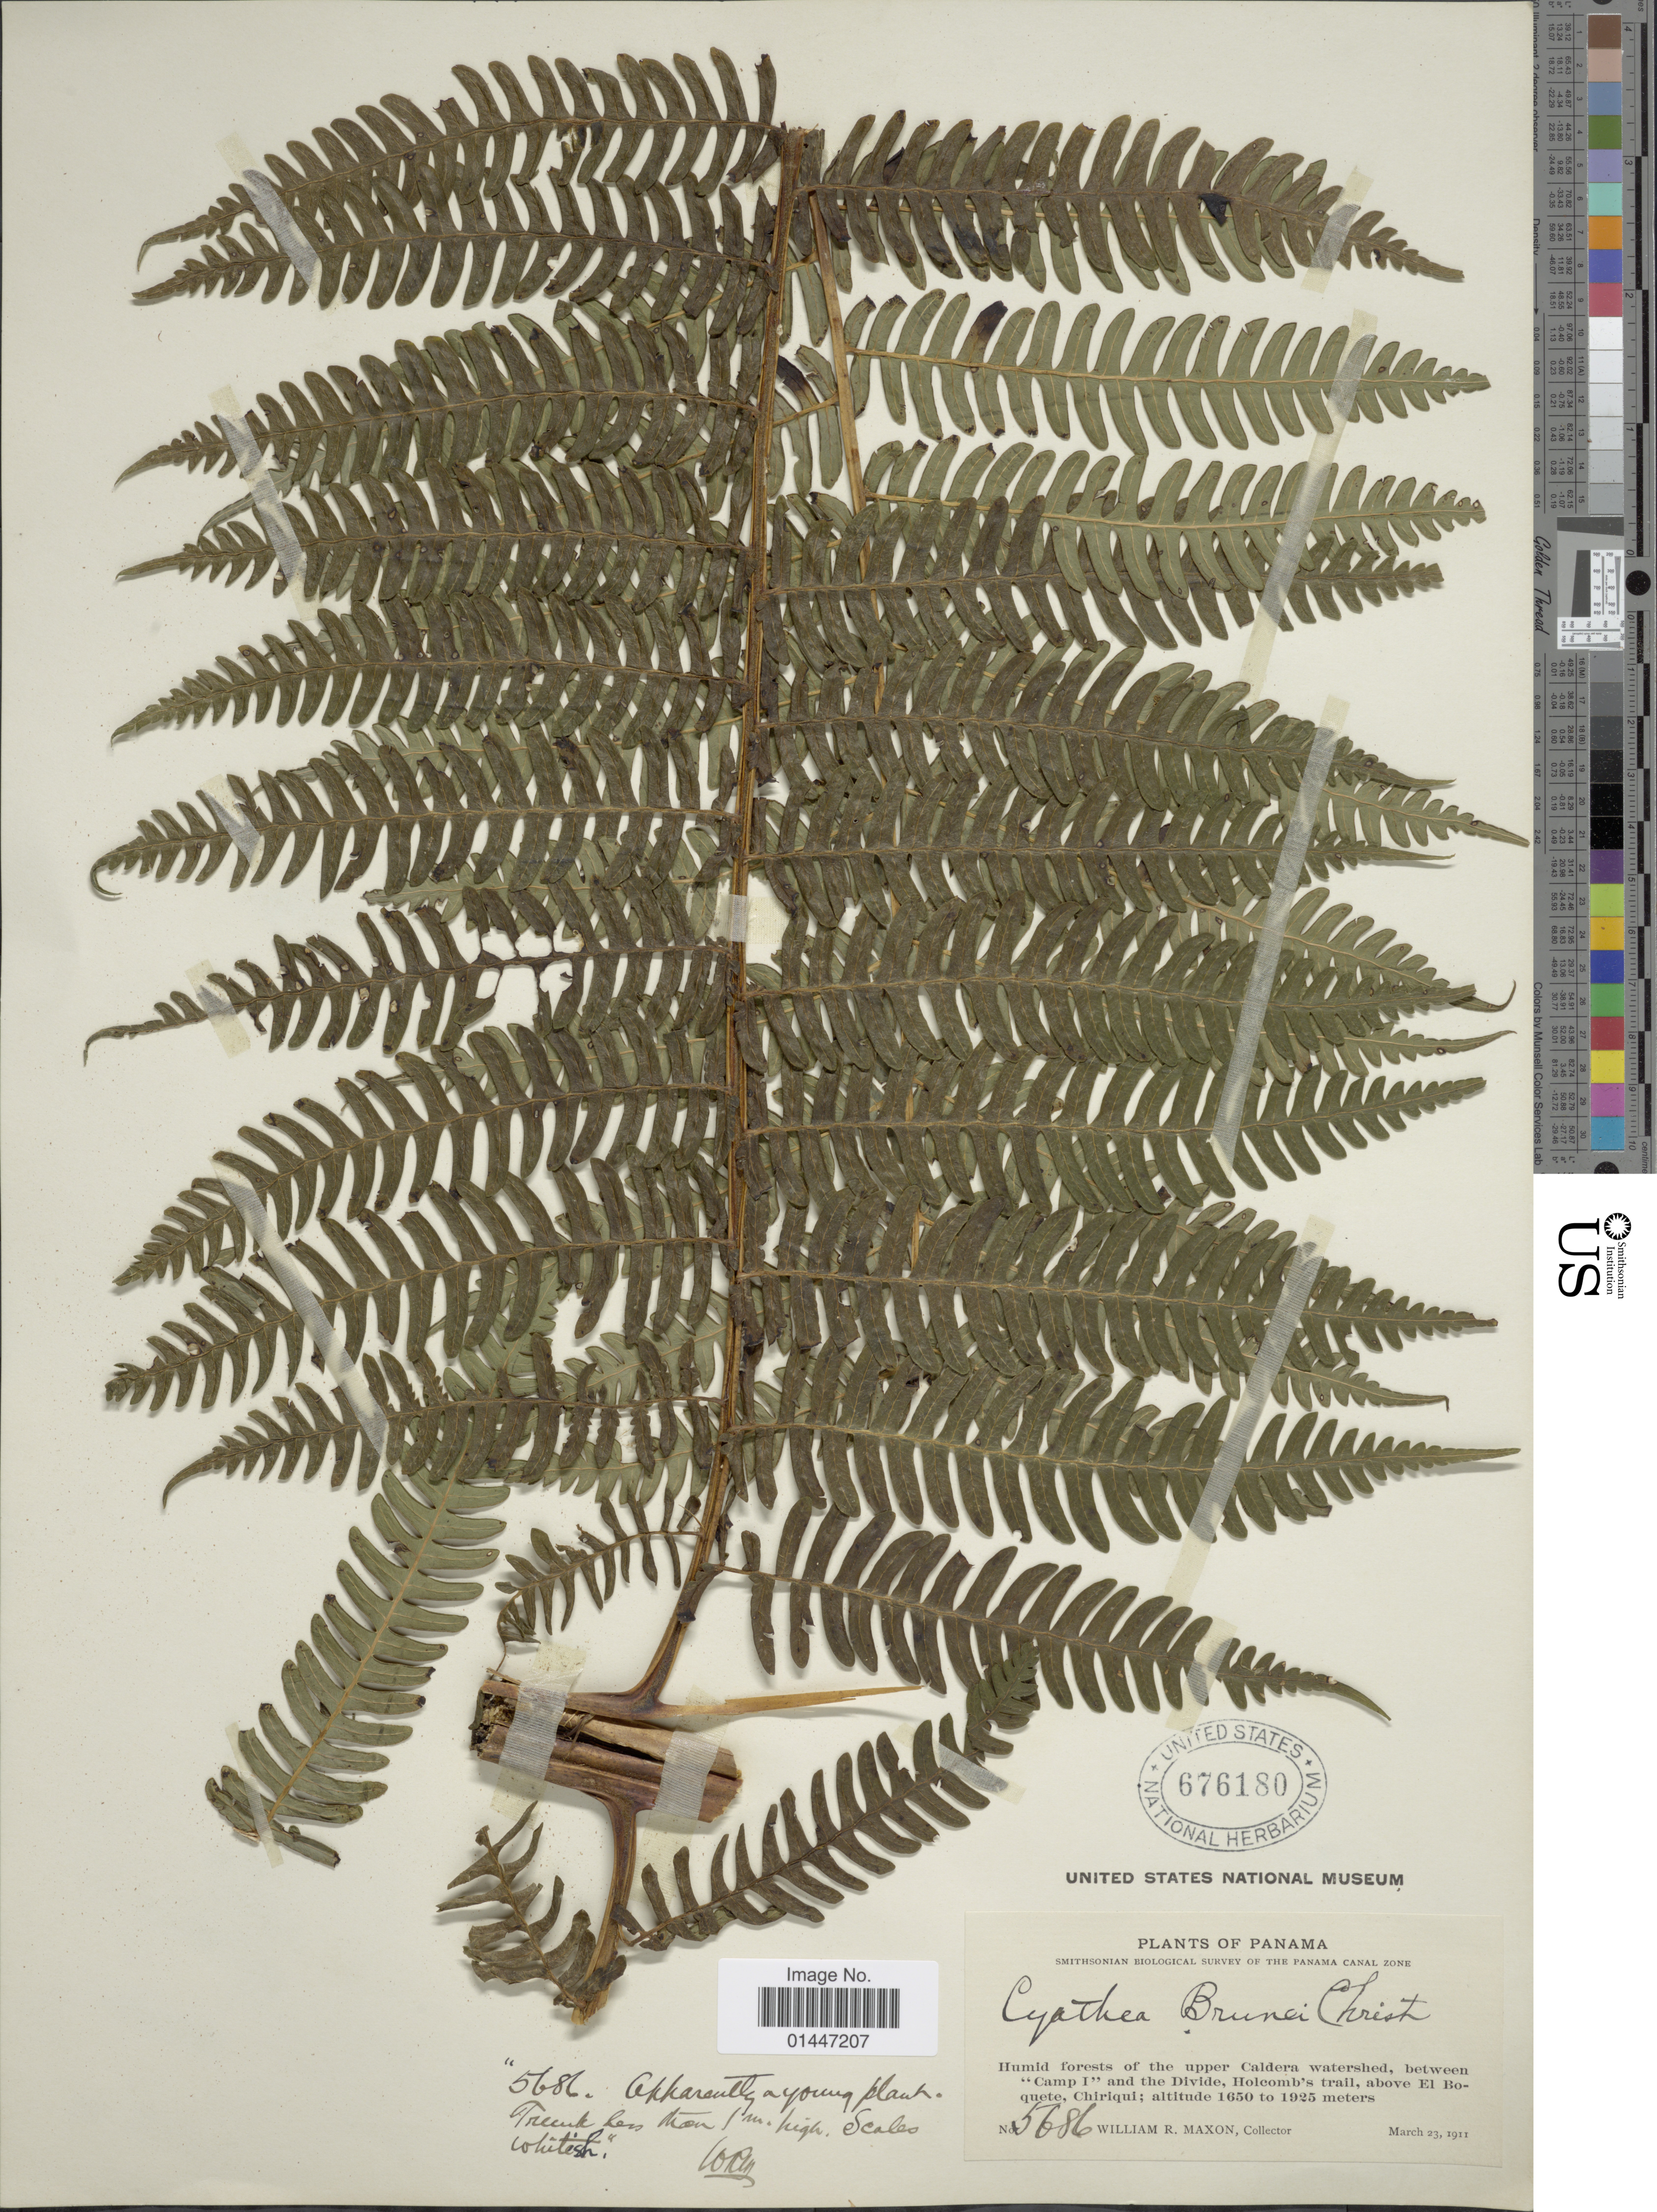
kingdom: Plantae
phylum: Tracheophyta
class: Polypodiopsida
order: Cyatheales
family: Cyatheaceae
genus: Sphaeropteris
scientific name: Sphaeropteris brunei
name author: (Christ) R.M. Tryon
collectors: W. R. Maxon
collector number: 5686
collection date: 1911-03-23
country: Panama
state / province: Chiriqui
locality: Humid forests of the upper Caldera watershed, between "Camp I" and the Divide, Holcomb's trail, above El Boquete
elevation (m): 1650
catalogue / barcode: US 676180